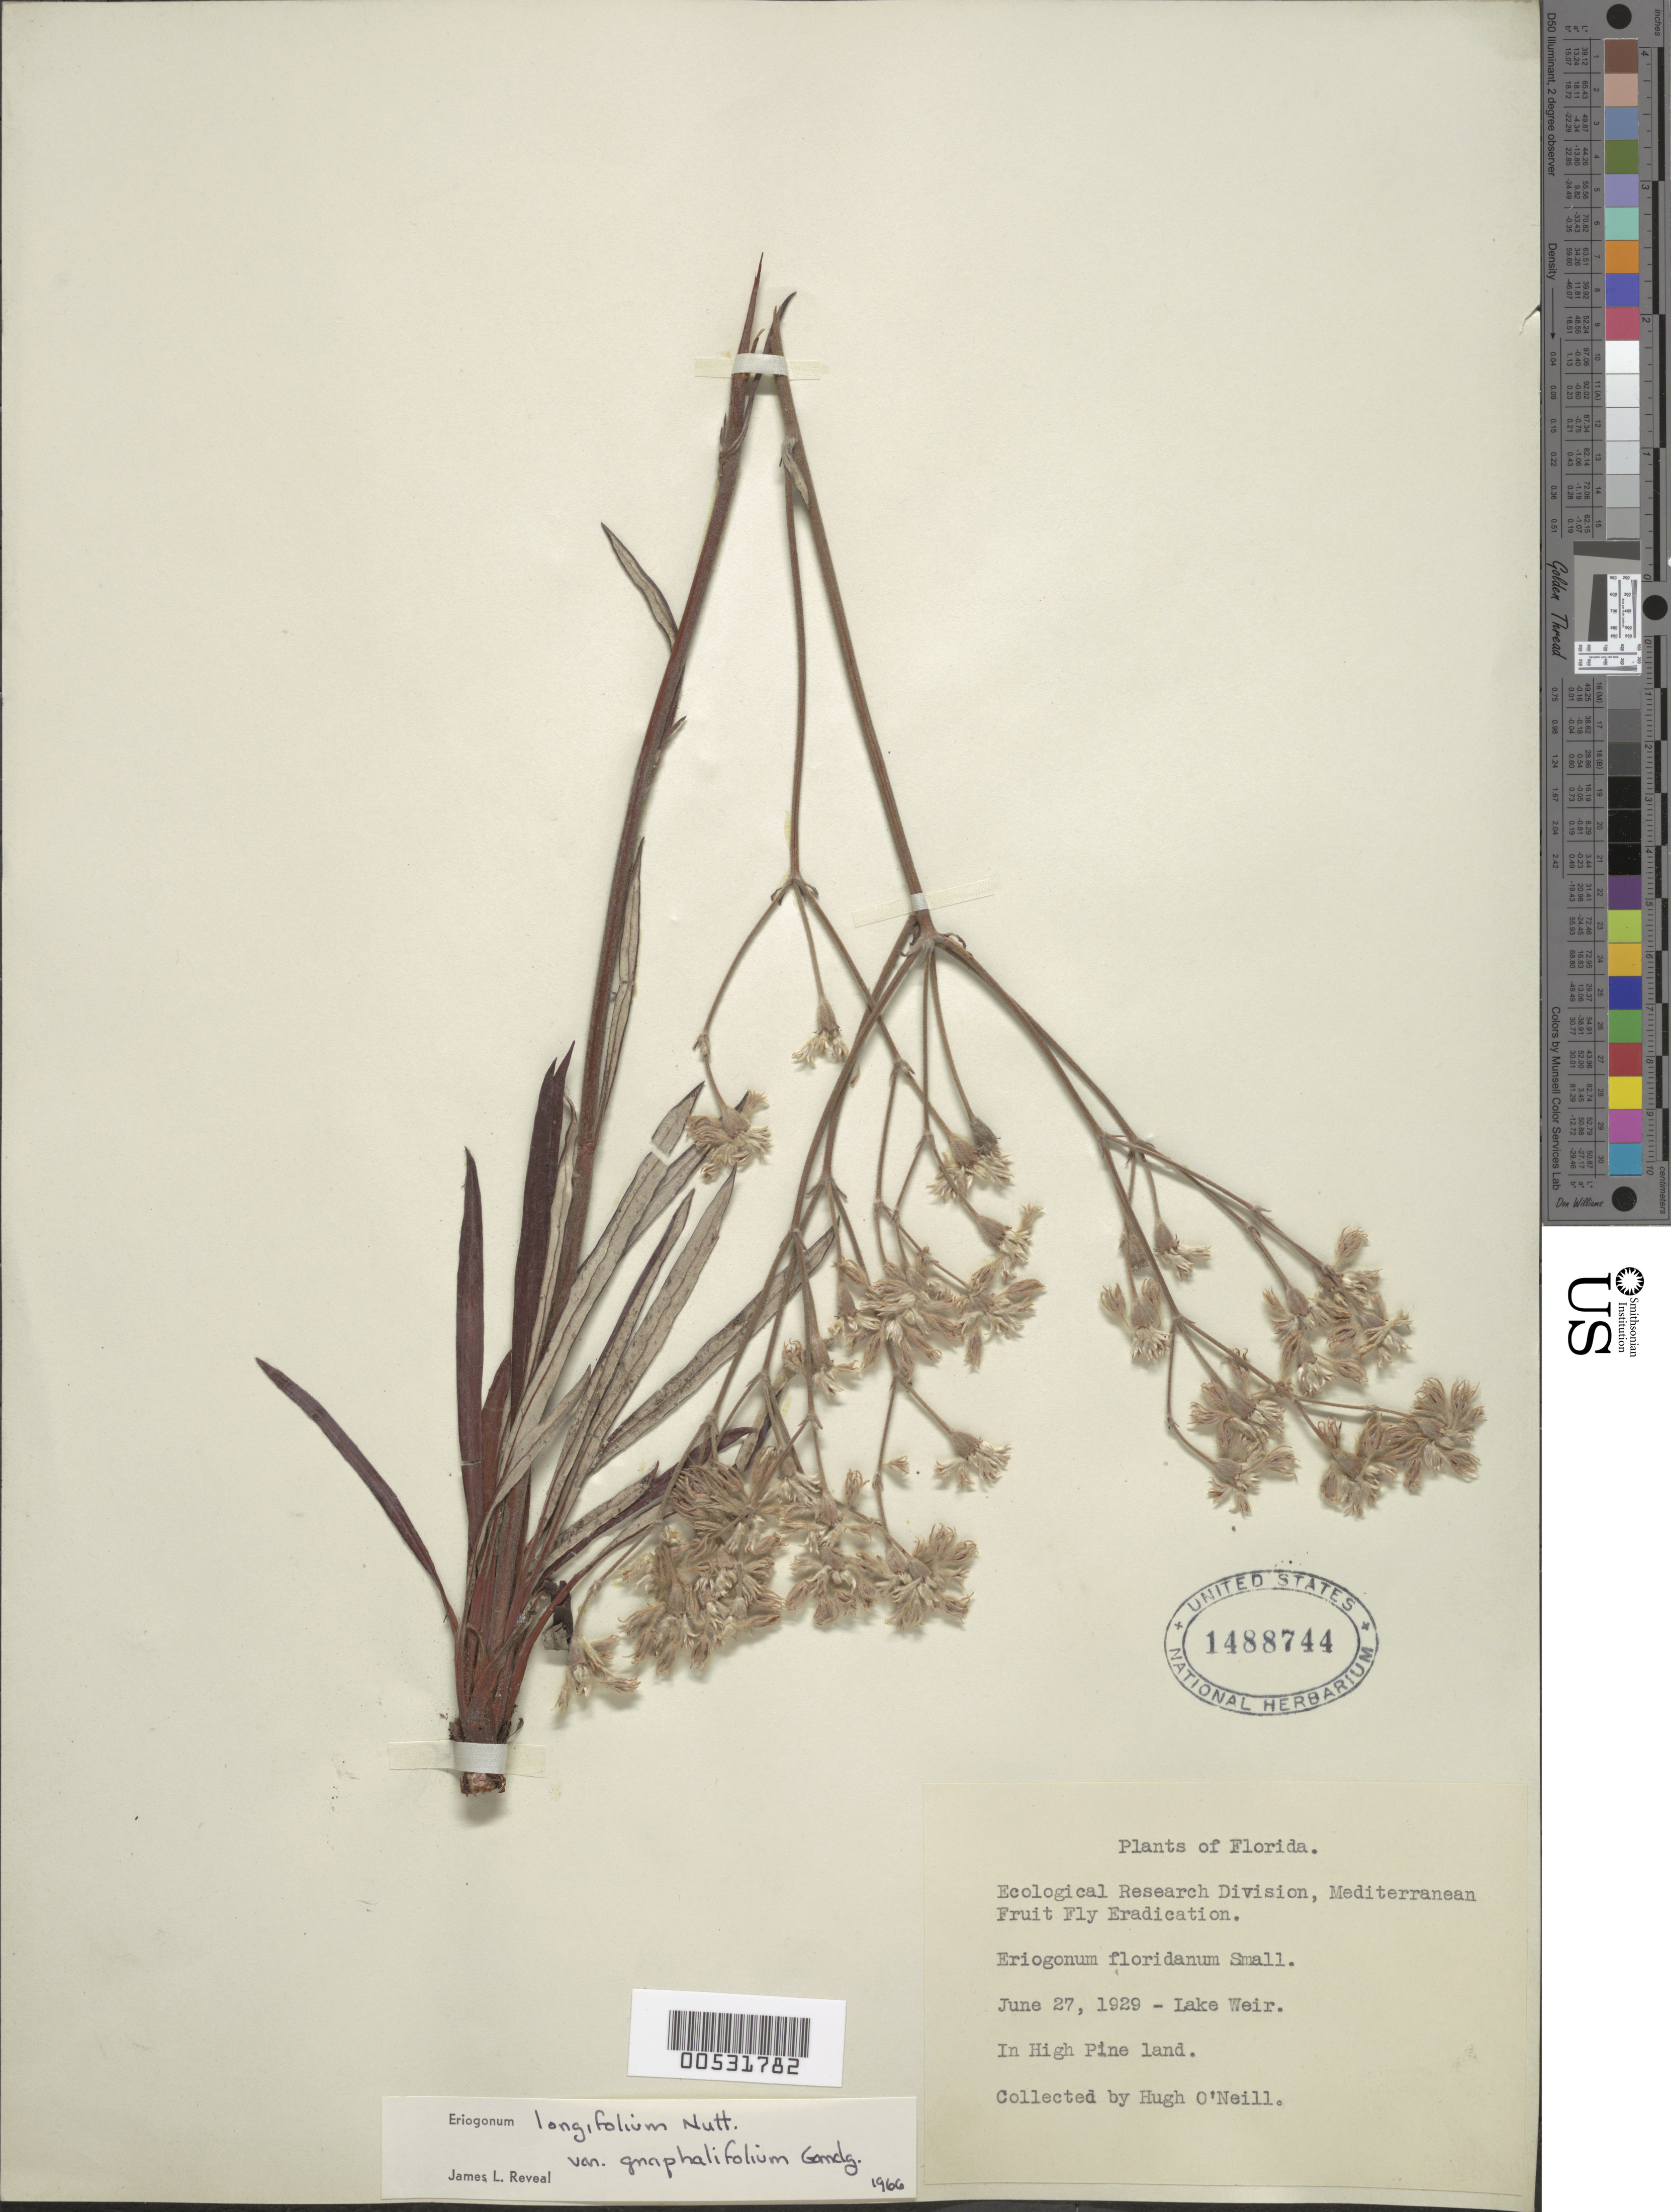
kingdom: Plantae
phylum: Tracheophyta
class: Magnoliopsida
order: Caryophyllales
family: Polygonaceae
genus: Eriogonum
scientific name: Eriogonum longifolium var. gnaphalifolium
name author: Gand.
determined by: Reveal, J. L.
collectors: H. O'Neill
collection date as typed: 27 Jun 1929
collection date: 1929-06-27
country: United States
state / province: Florida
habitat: In high pine land.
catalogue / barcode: US 1488744